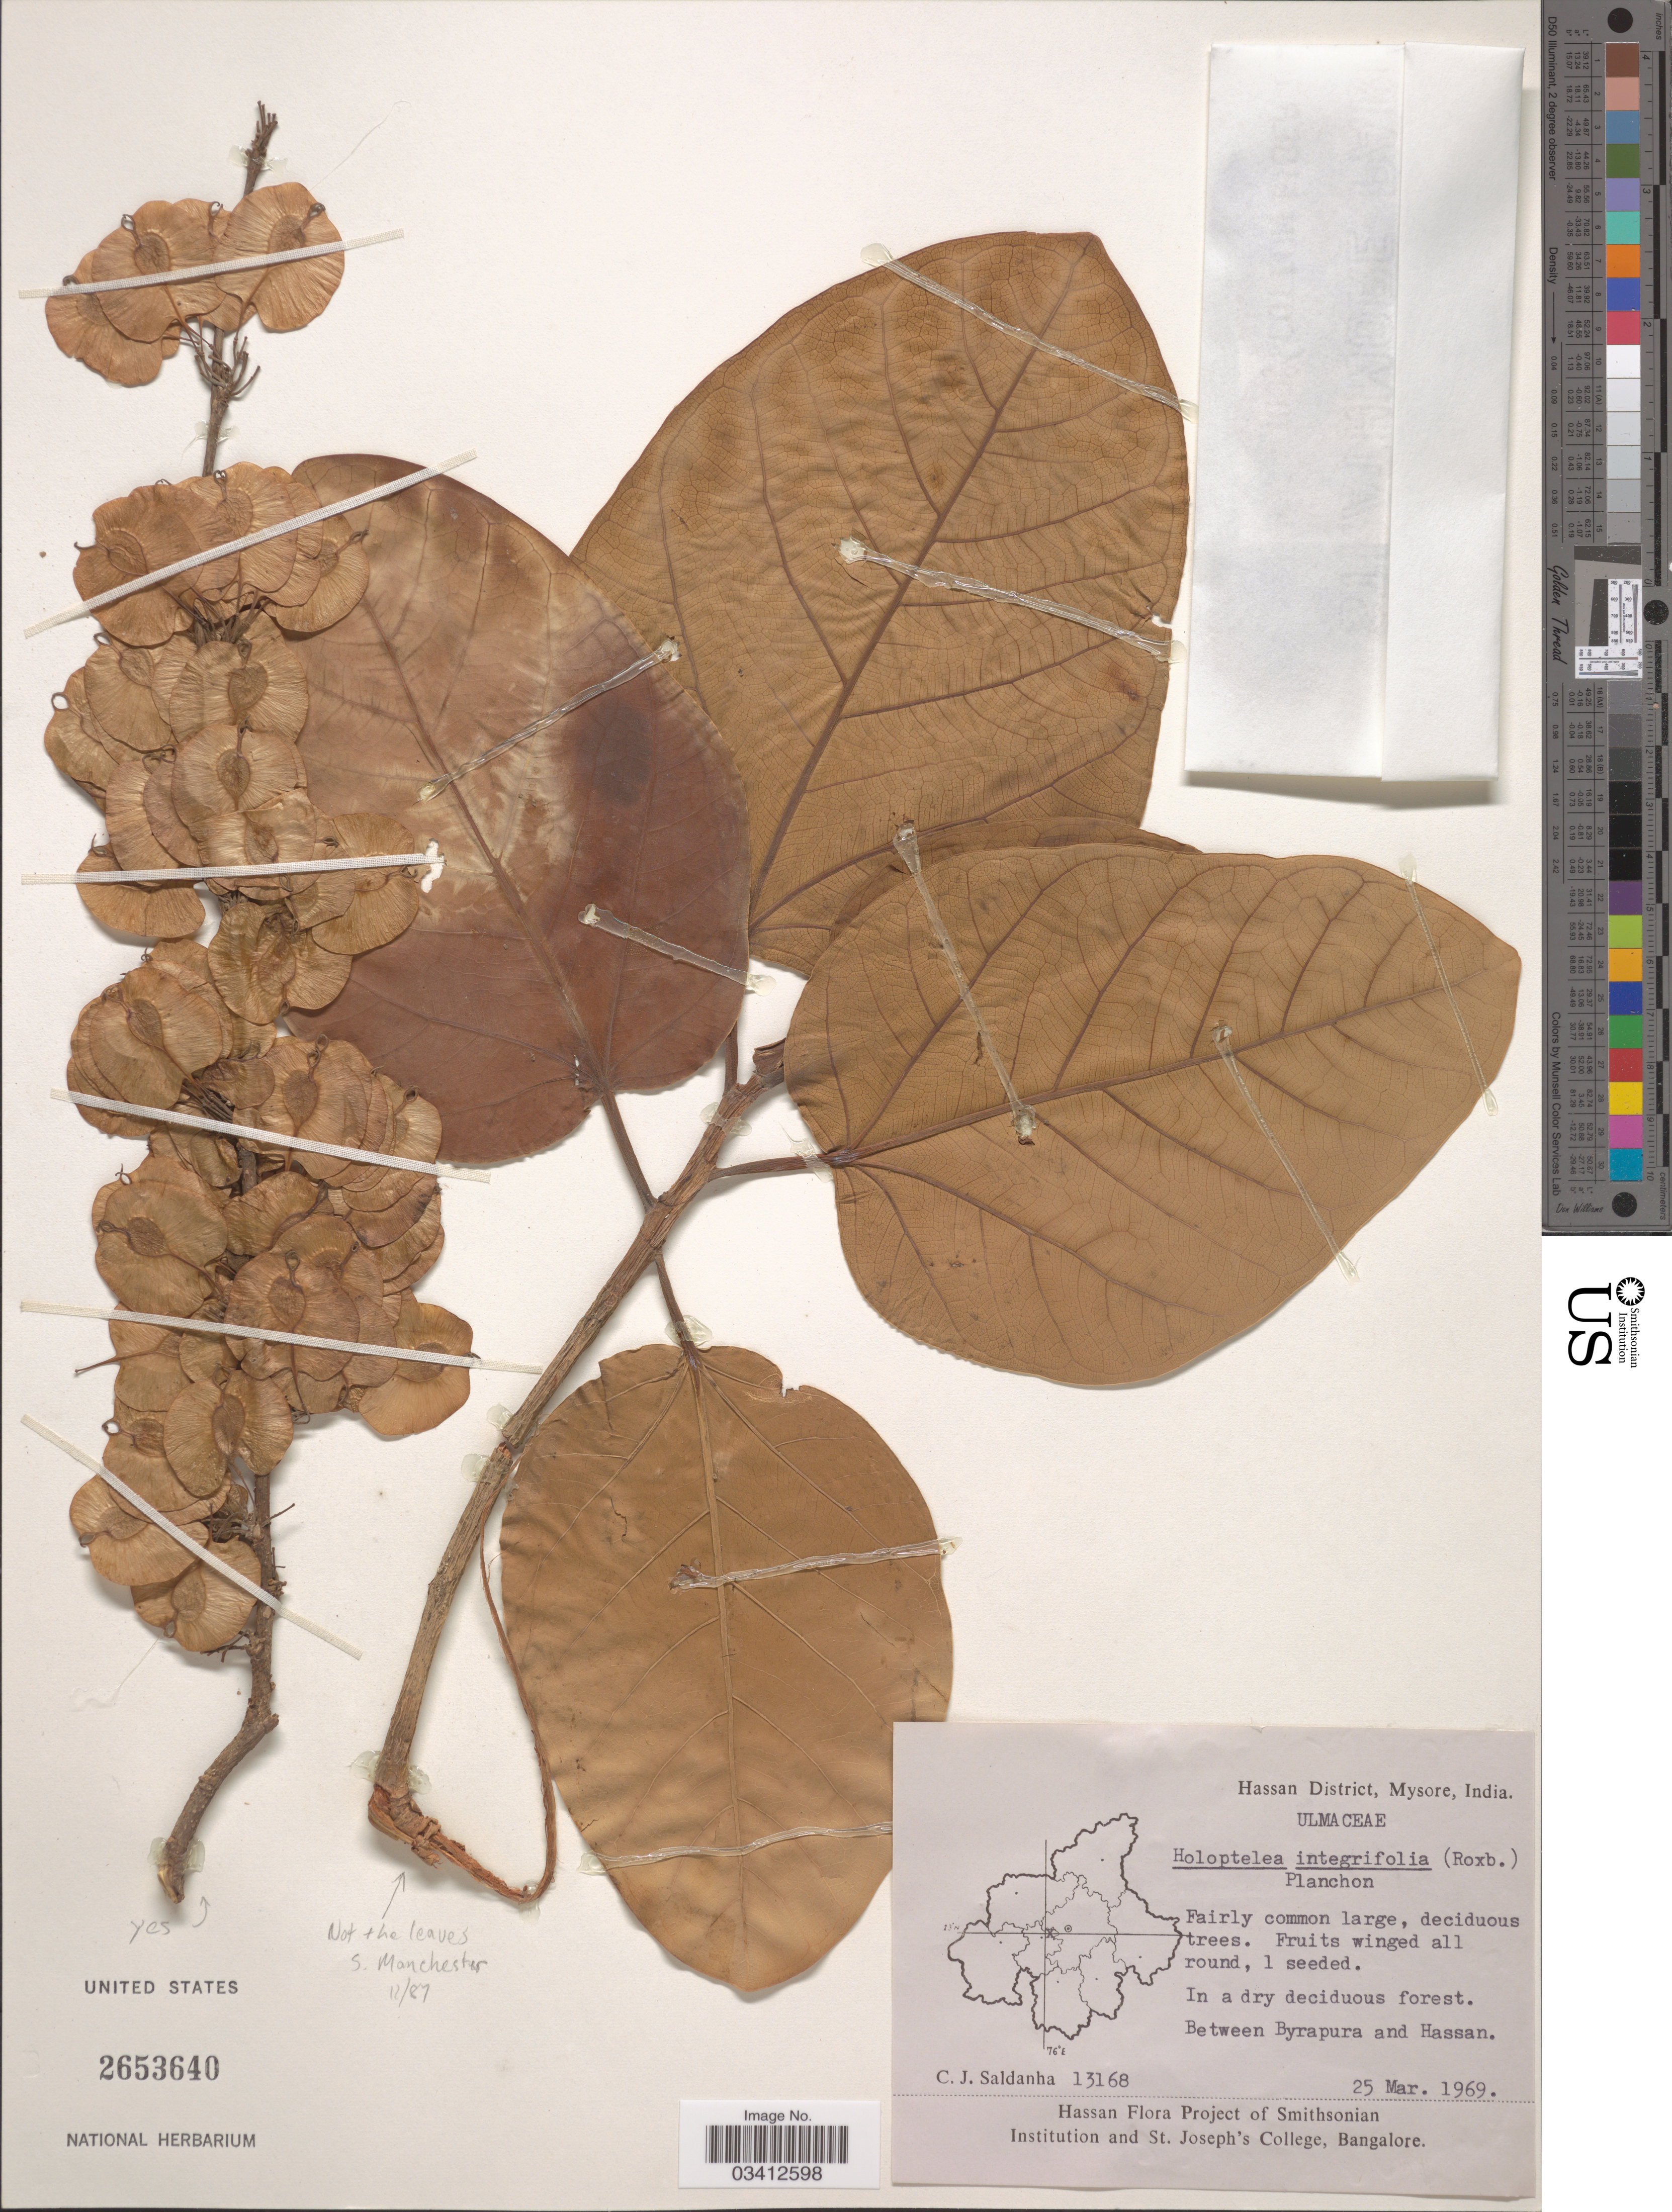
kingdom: Plantae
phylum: Tracheophyta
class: Magnoliopsida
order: Rosales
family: Ulmaceae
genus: Holoptelea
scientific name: Holoptelea integrifolia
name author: (Roxb.) Planch.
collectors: C. J. Saldanha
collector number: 13168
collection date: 1969-03-25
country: India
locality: Hassan District, Mysore. Between Byrapura and Hassan.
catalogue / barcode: US 2653640